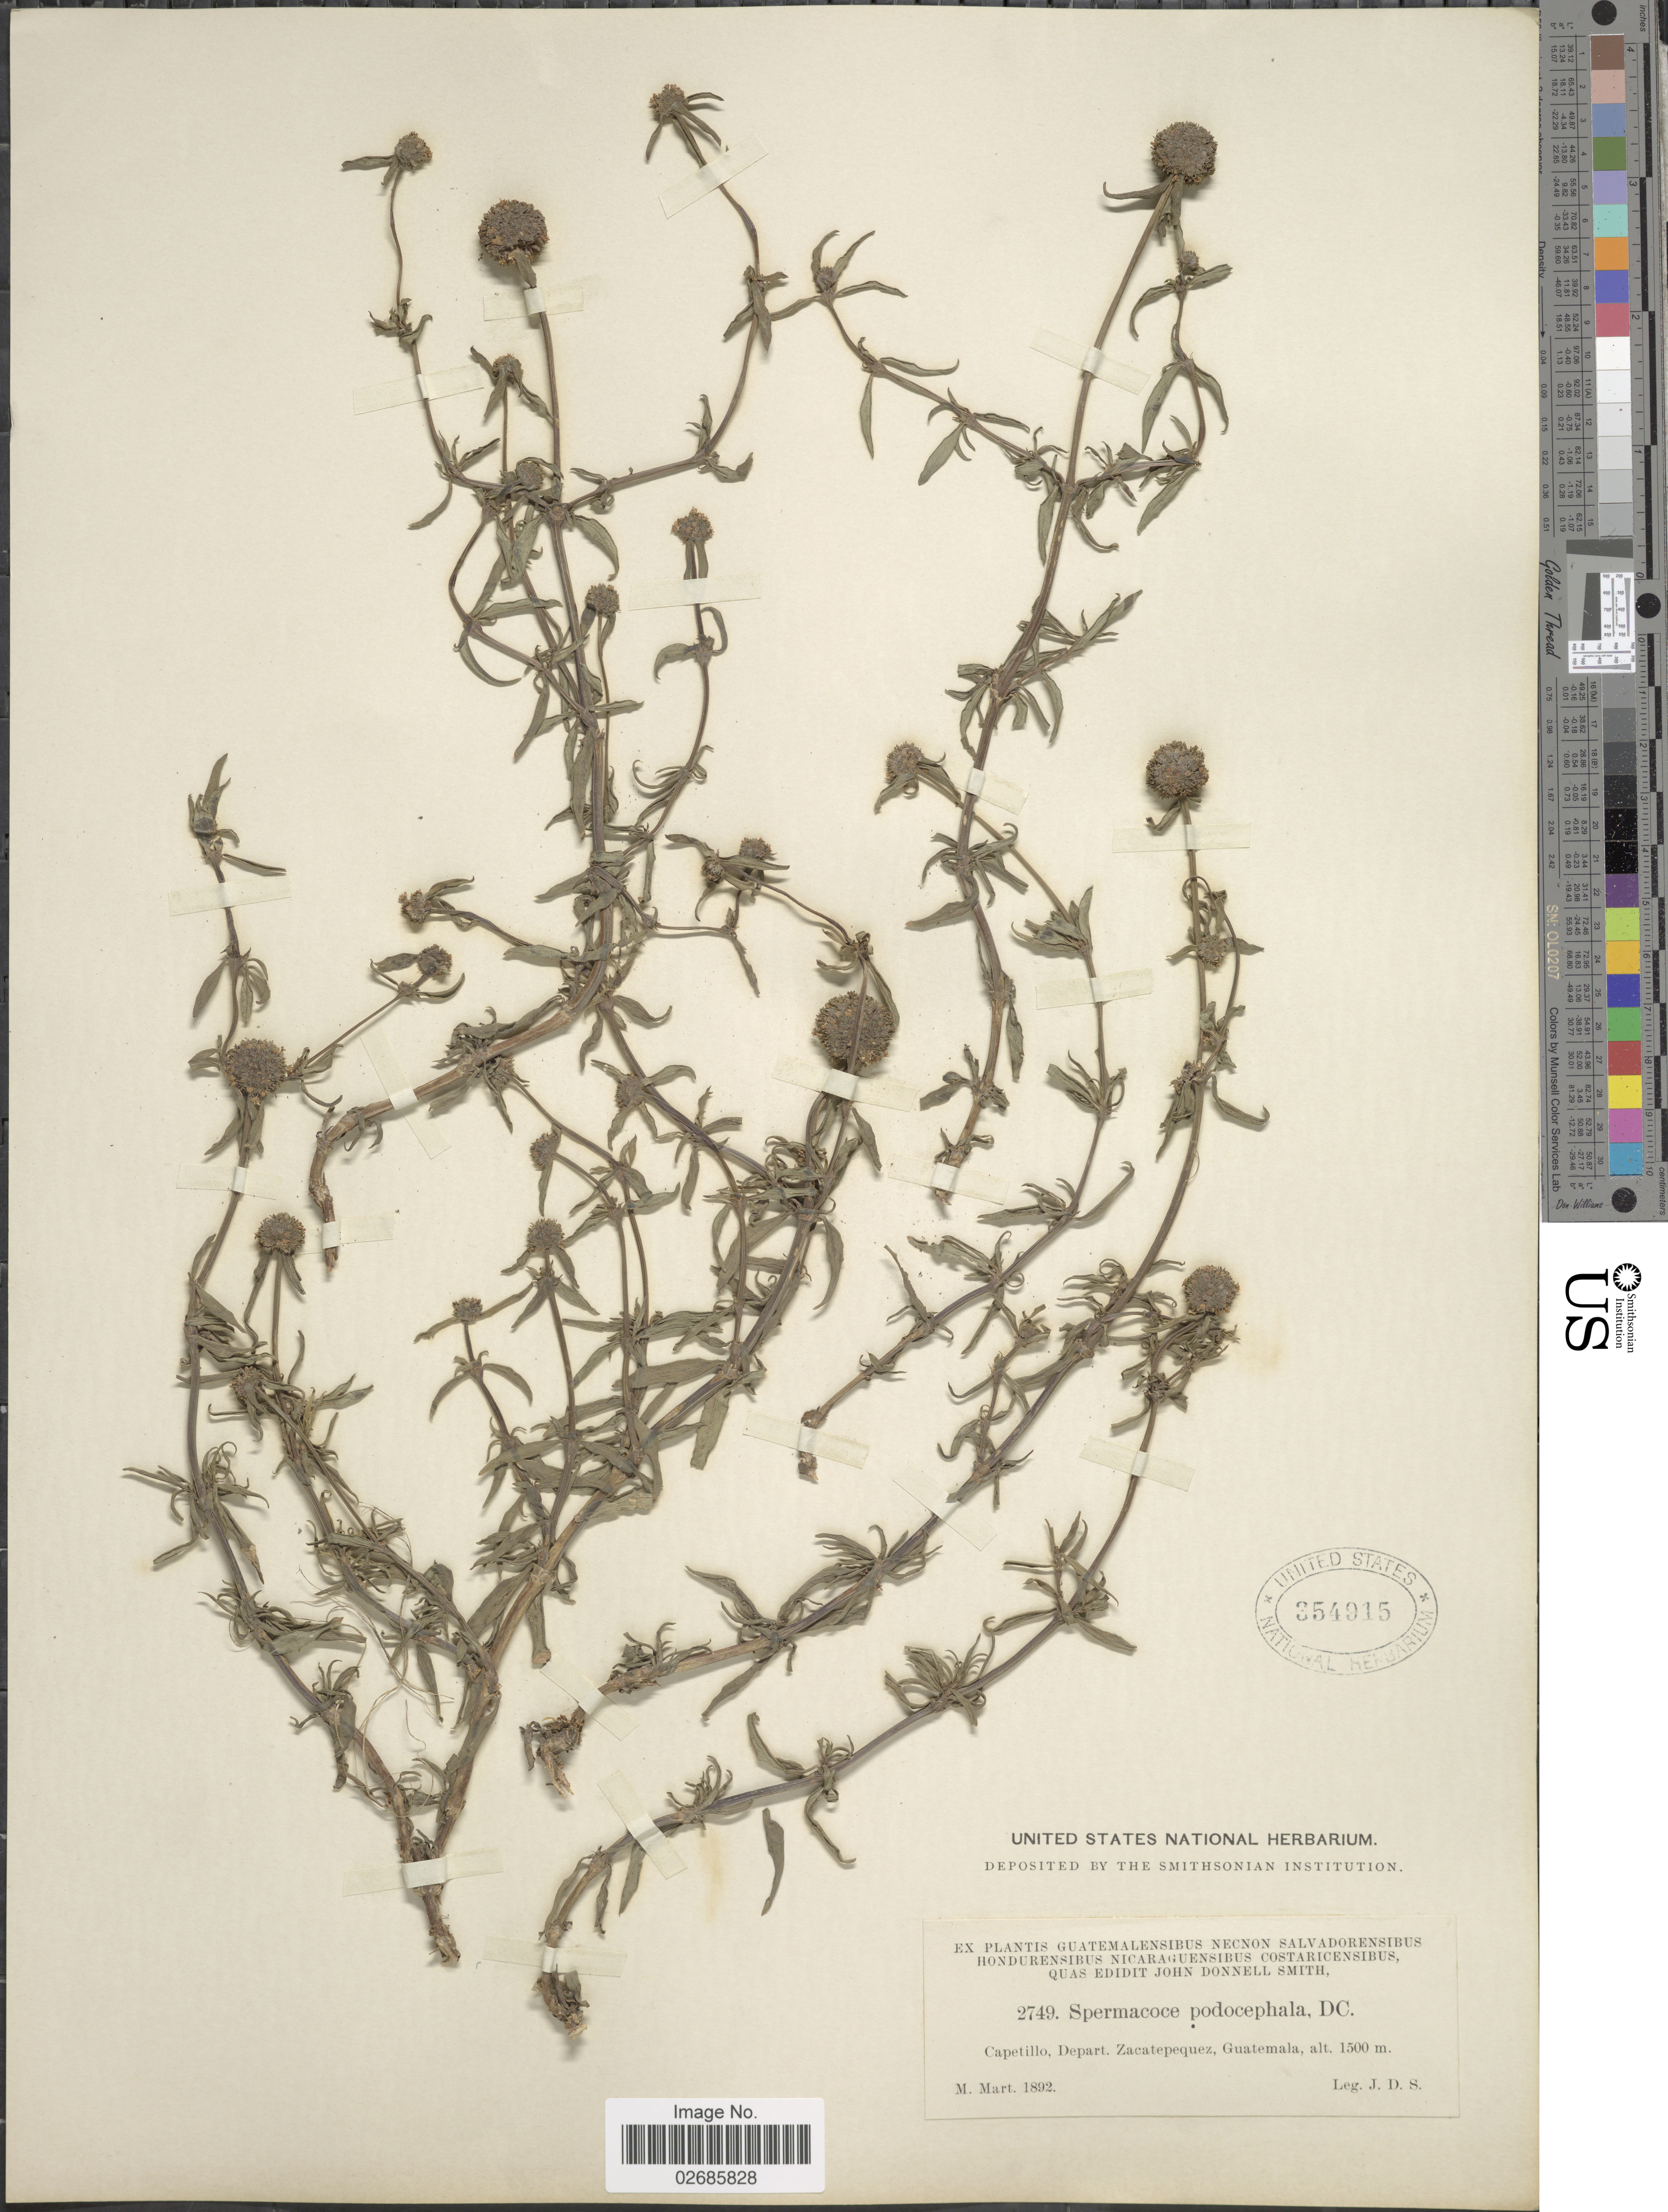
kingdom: Plantae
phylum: Tracheophyta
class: Magnoliopsida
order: Gentianales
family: Rubiaceae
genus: Borreria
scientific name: Borreria verticillata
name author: (L.) G. Mey.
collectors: J. Donnell Smith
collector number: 2749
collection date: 1892-03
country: Guatemala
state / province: Sacatepéquez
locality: Capetillo, Depart. Zacatepequez.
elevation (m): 1500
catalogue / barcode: US 354915